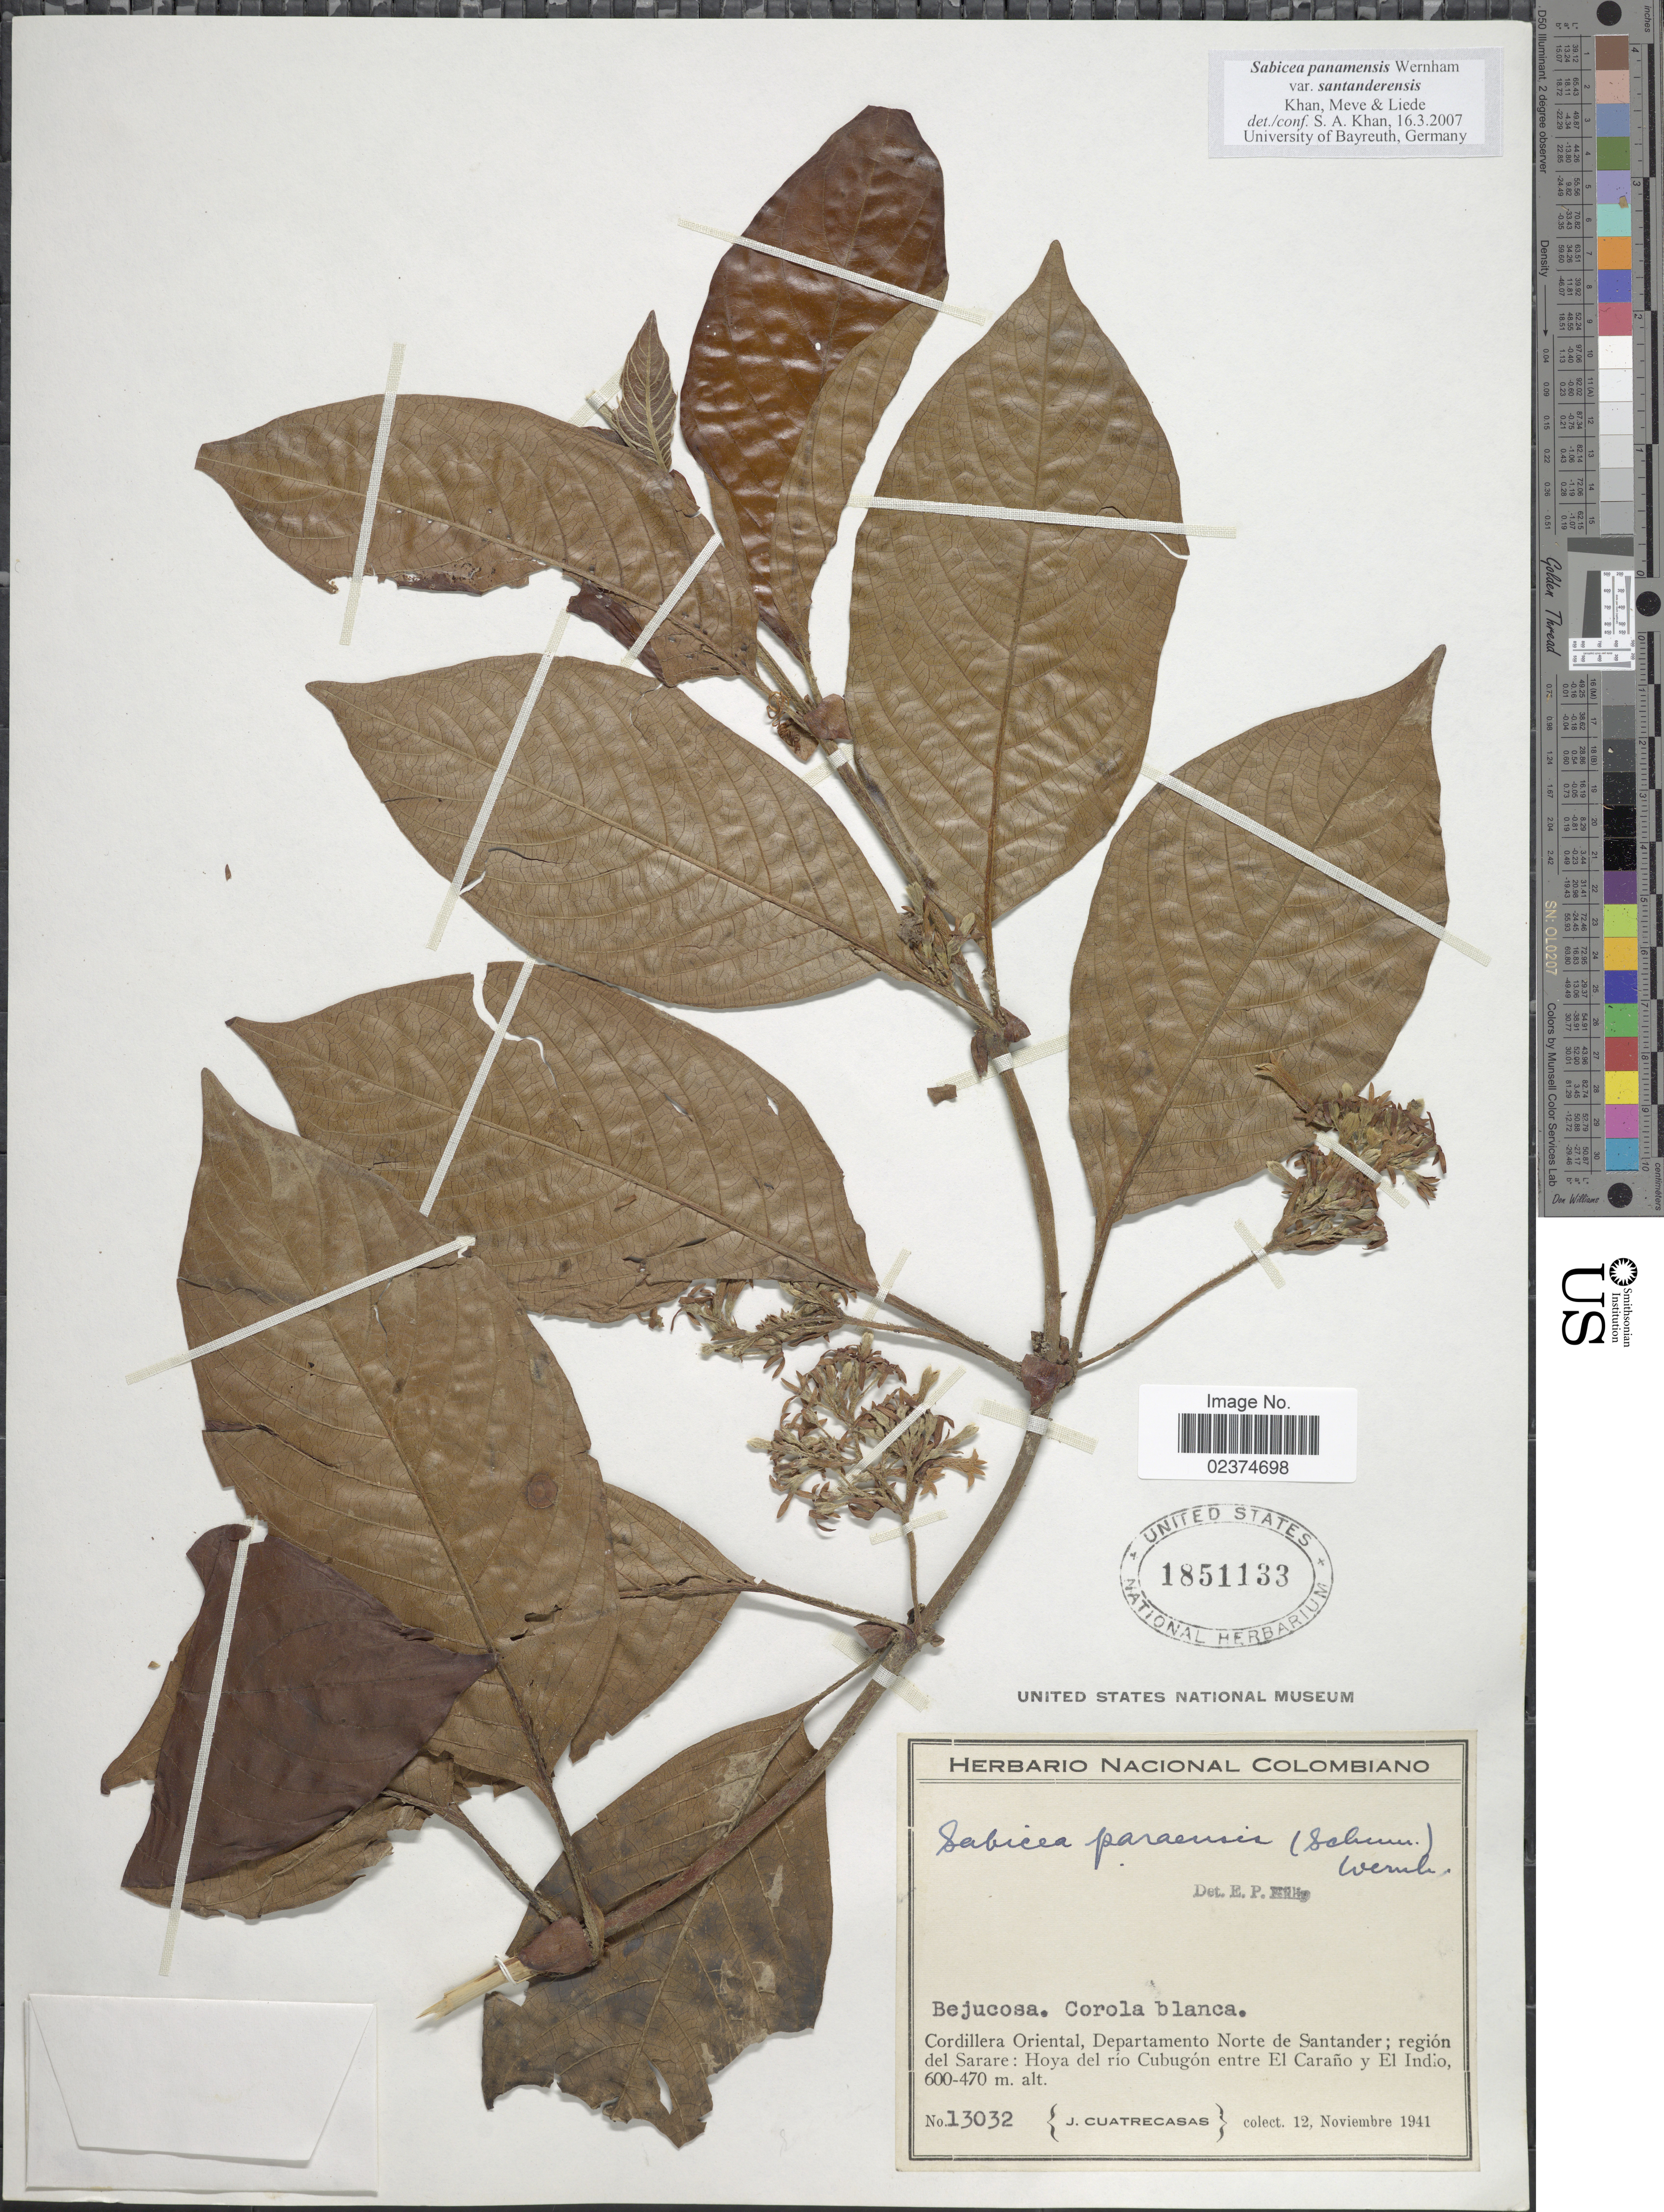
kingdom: Plantae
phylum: Tracheophyta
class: Magnoliopsida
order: Gentianales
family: Rubiaceae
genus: Sabicea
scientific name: Sabicea panamensis var. santanderensis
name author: S.A. Khan et al.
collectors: J. Cuatrecasas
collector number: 13032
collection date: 1941-11-12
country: Colombia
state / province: Norte de Santander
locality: Cordillera Orietnal, region del Sarare: Hoya del rio Cubugon entre El Carano y El Indio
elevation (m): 470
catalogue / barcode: US 1851133